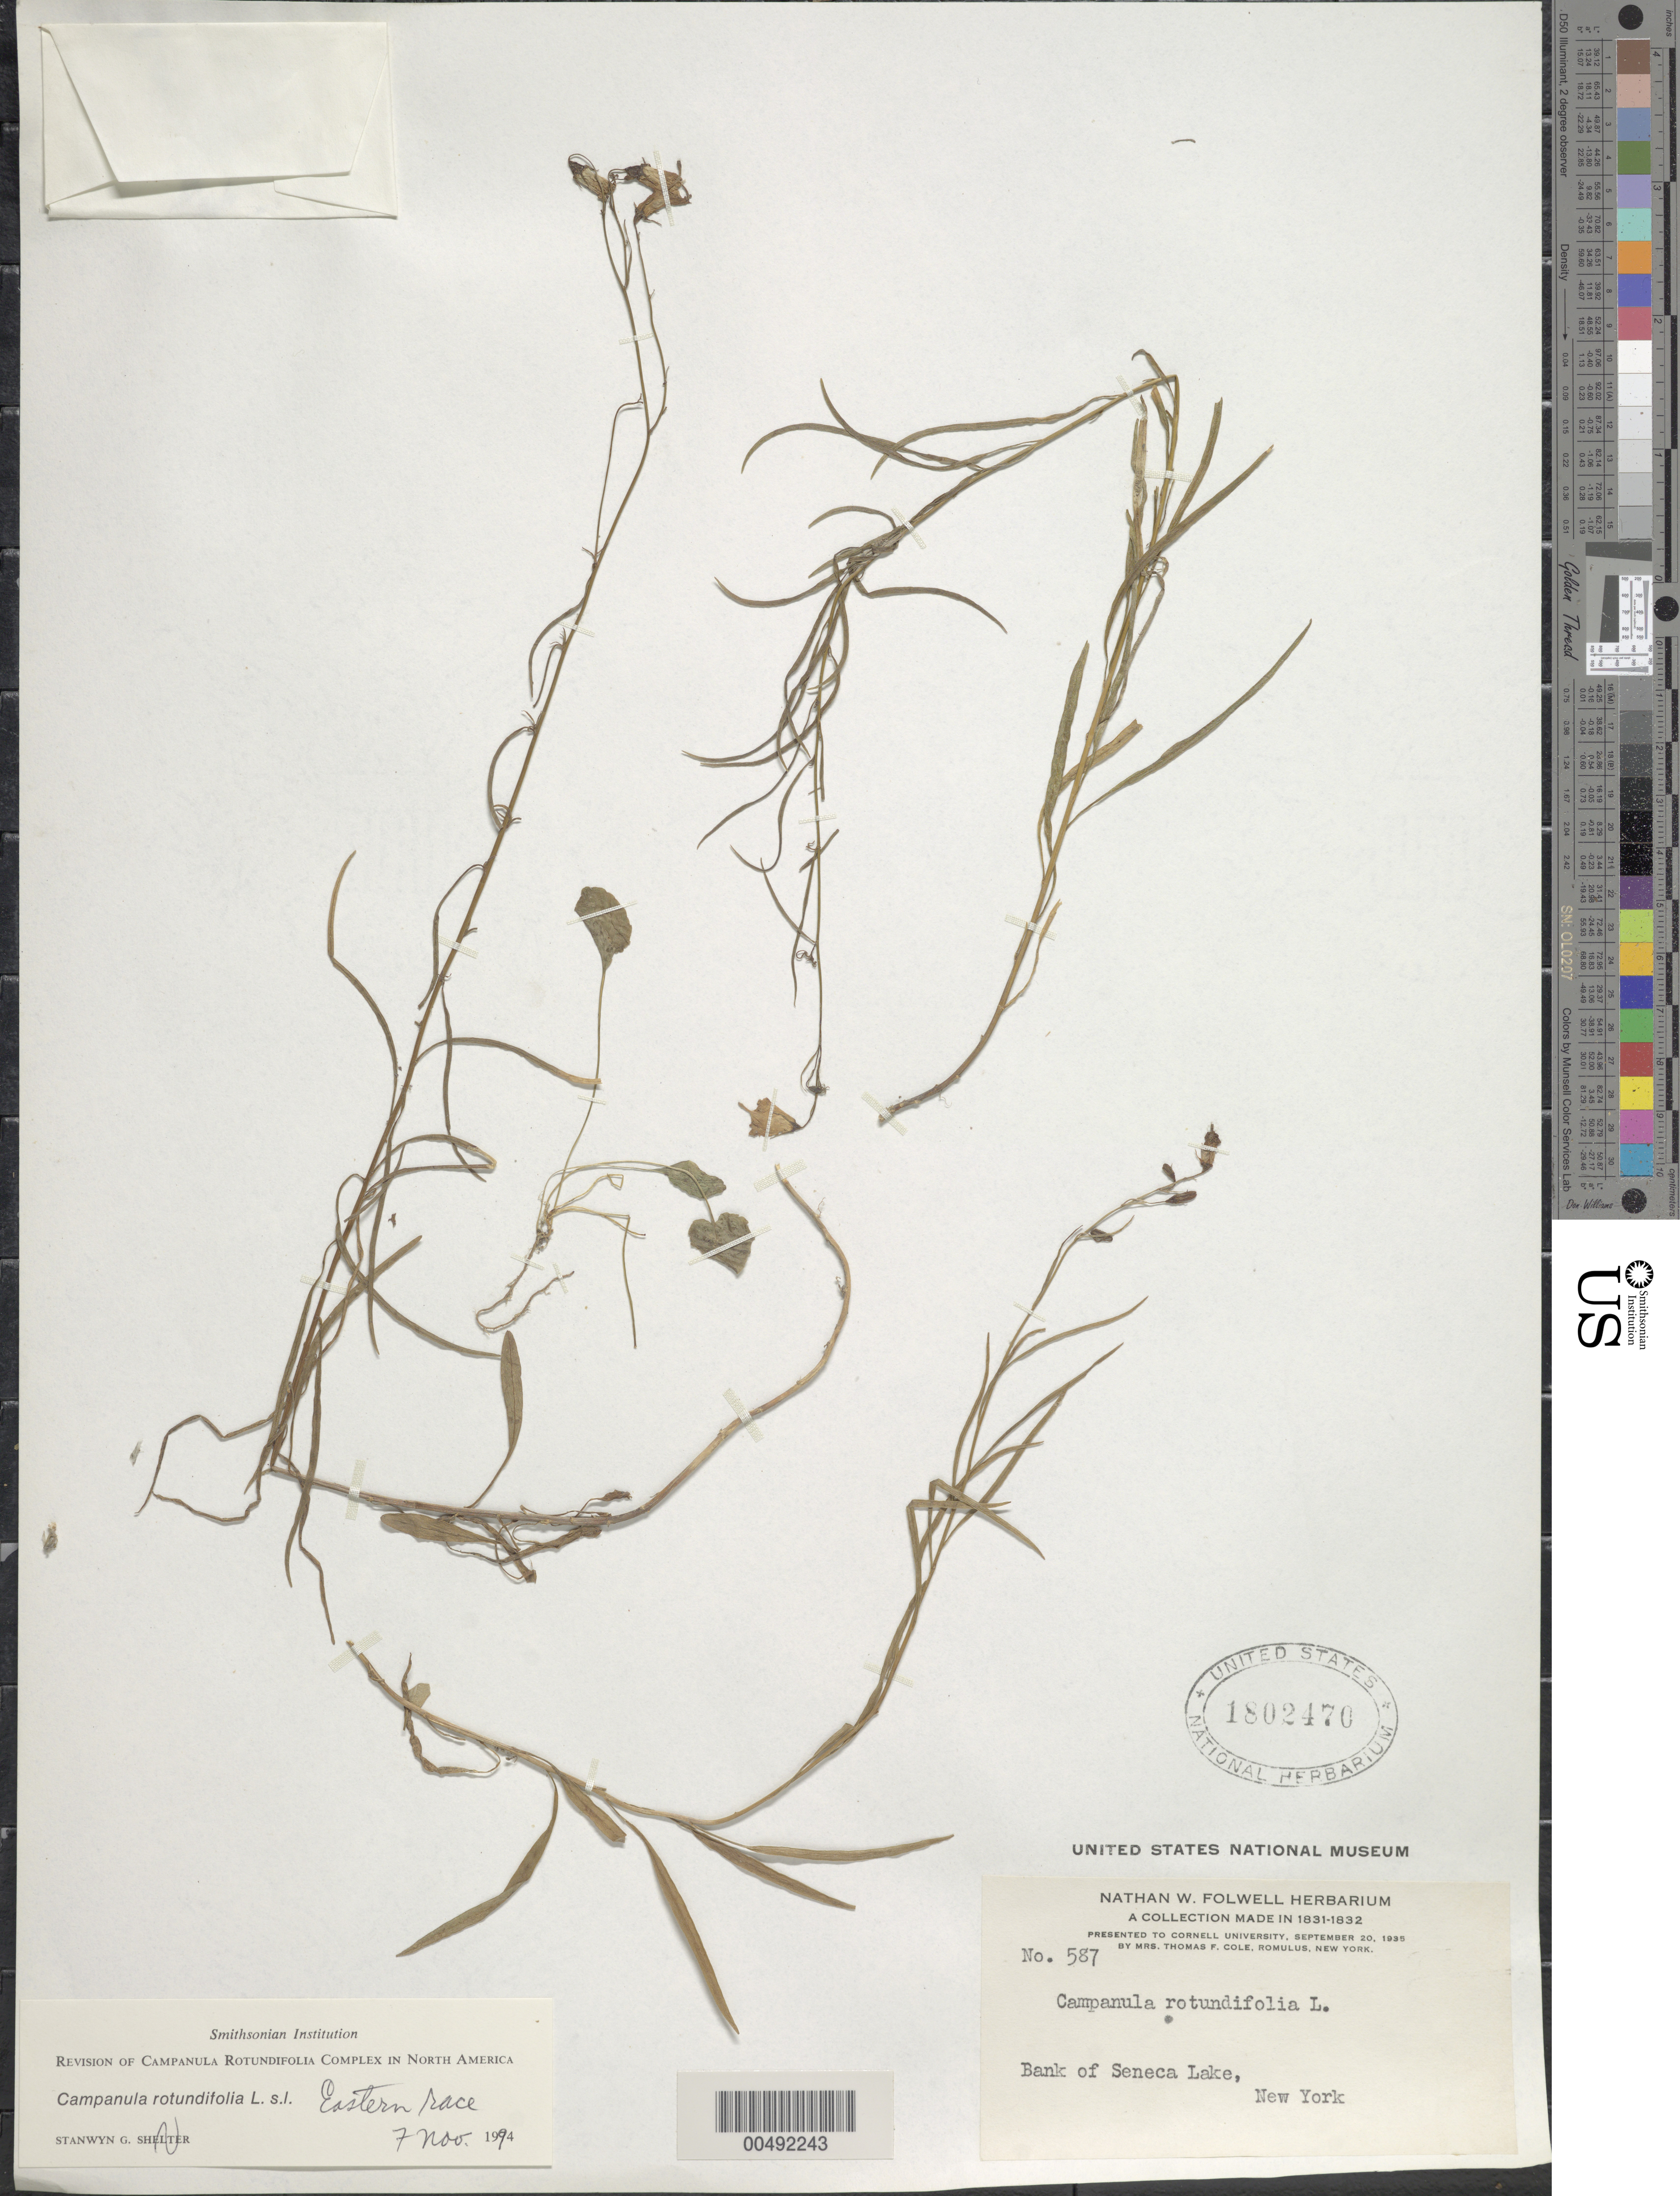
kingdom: Plantae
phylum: Tracheophyta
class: Magnoliopsida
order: Asterales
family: Campanulaceae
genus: Campanula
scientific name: Campanula rotundifolia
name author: L.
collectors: N. Folwell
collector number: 587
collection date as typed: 1831 or -- --- 1832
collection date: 1831 or 1832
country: United States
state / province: New York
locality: Seneca Lake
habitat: bank of lake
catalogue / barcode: US 1802470